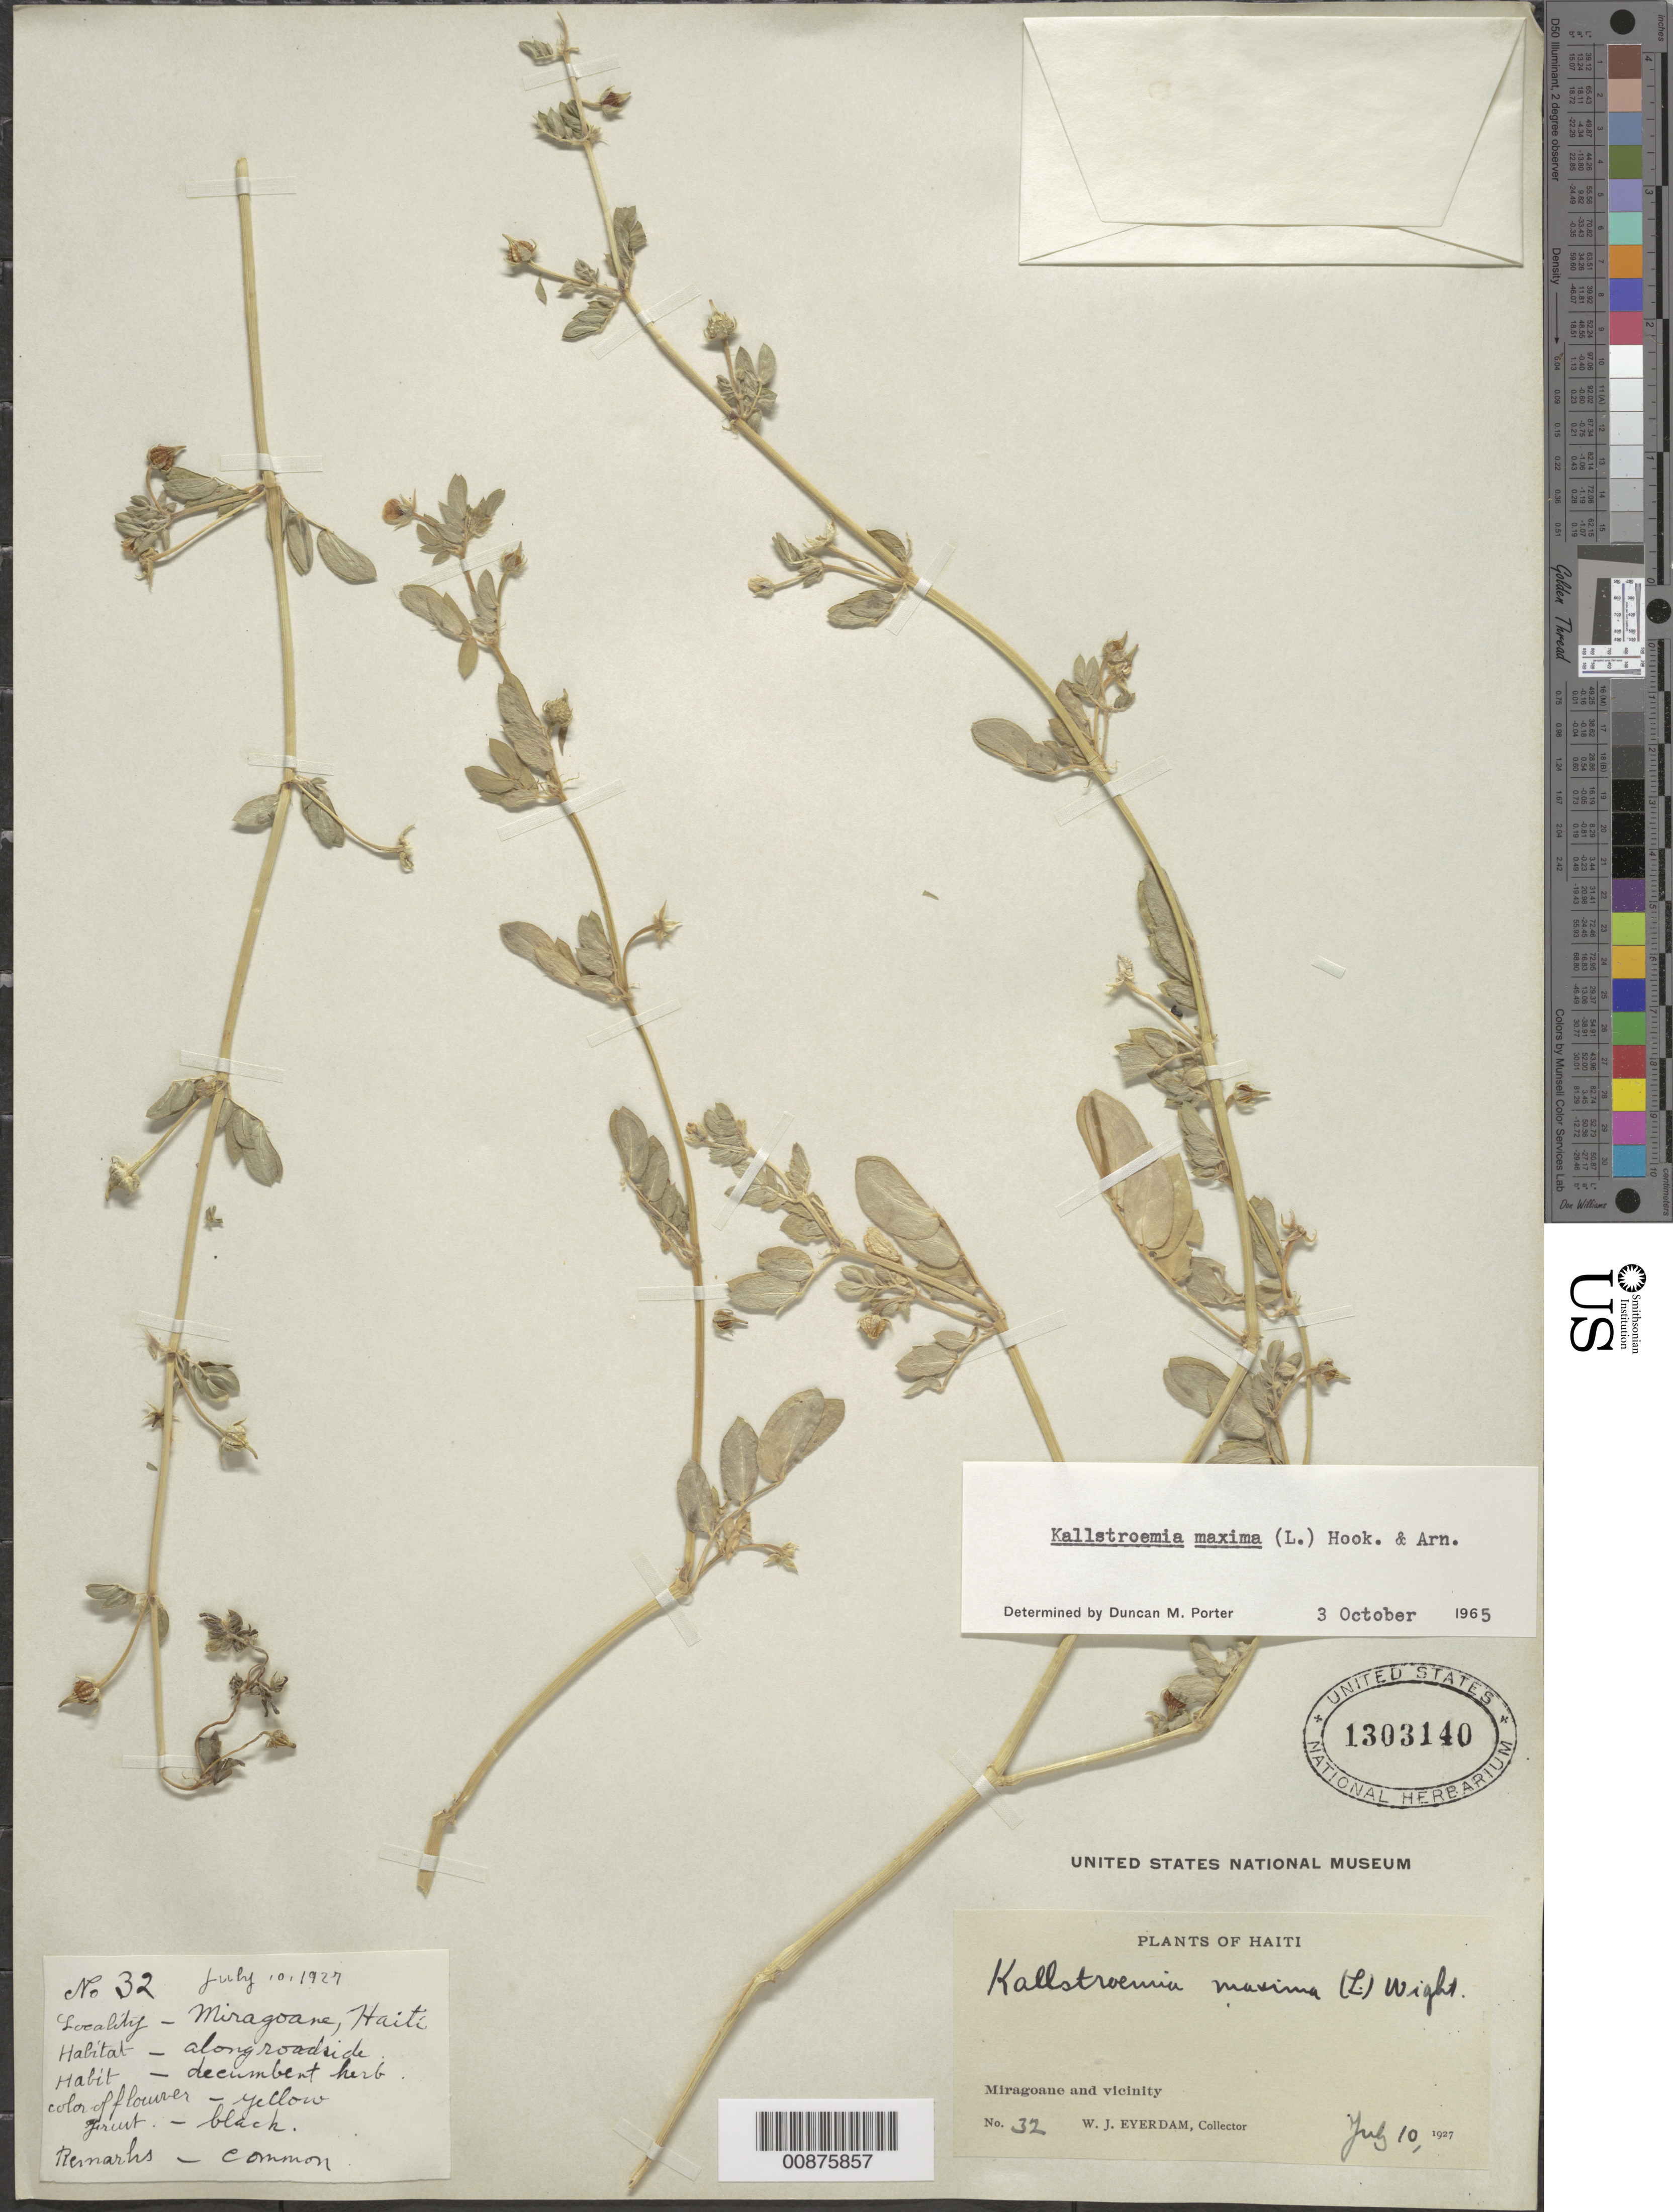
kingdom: Plantae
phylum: Tracheophyta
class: Magnoliopsida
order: Zygophyllales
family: Zygophyllaceae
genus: Kallstroemia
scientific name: Kallstroemia maxima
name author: (L.) Hook. & Arn.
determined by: Porter, D. M.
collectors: W. Everdam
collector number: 32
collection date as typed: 10 Jul 1927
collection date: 1927-07-10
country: Haiti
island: Hispaniola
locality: Miragoane and vicinity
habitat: Along roadside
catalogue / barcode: US 1303140